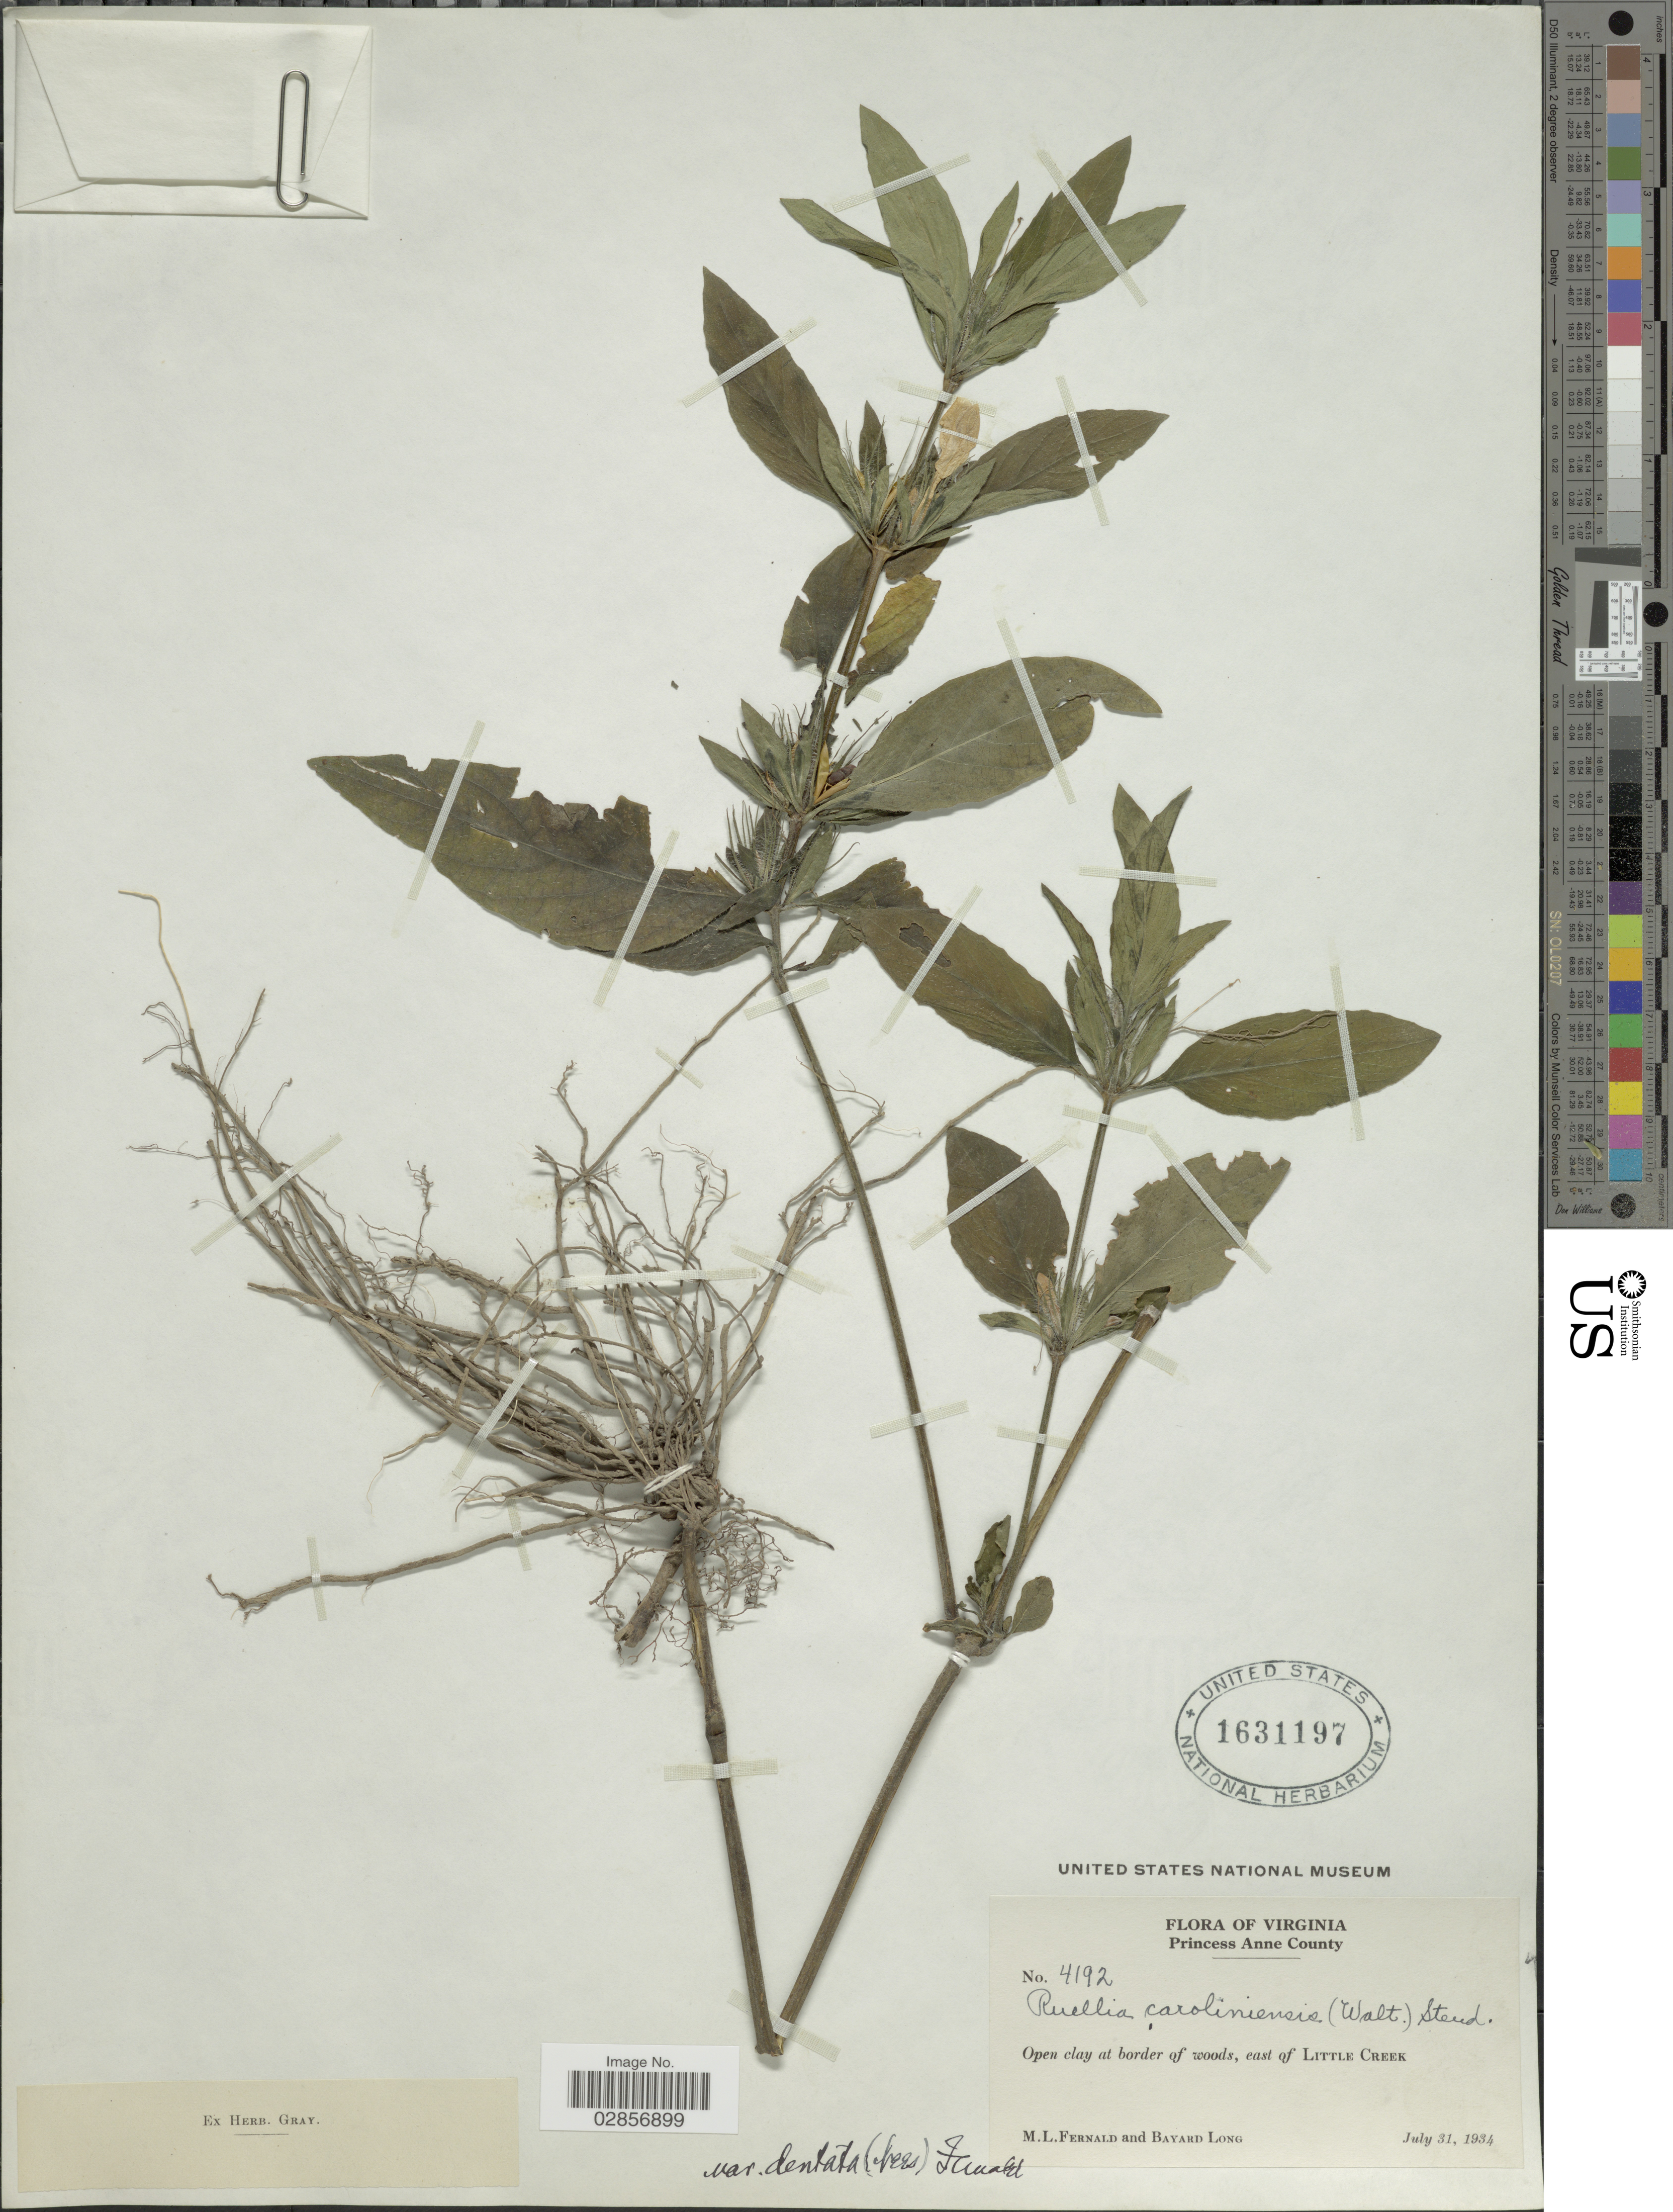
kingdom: Plantae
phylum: Tracheophyta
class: Magnoliopsida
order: Lamiales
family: Acanthaceae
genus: Ruellia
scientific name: Ruellia caroliniensis var. dentata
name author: (Nees ex DC.) Fernald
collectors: M. L. Fernald & B. Long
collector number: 4192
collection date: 1934-07-31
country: United States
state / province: Virginia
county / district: City of Virginia Beach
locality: Princess Anne (=historic county name)County. Open clay at border of woods, east of Little Creek.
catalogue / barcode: US 1631197